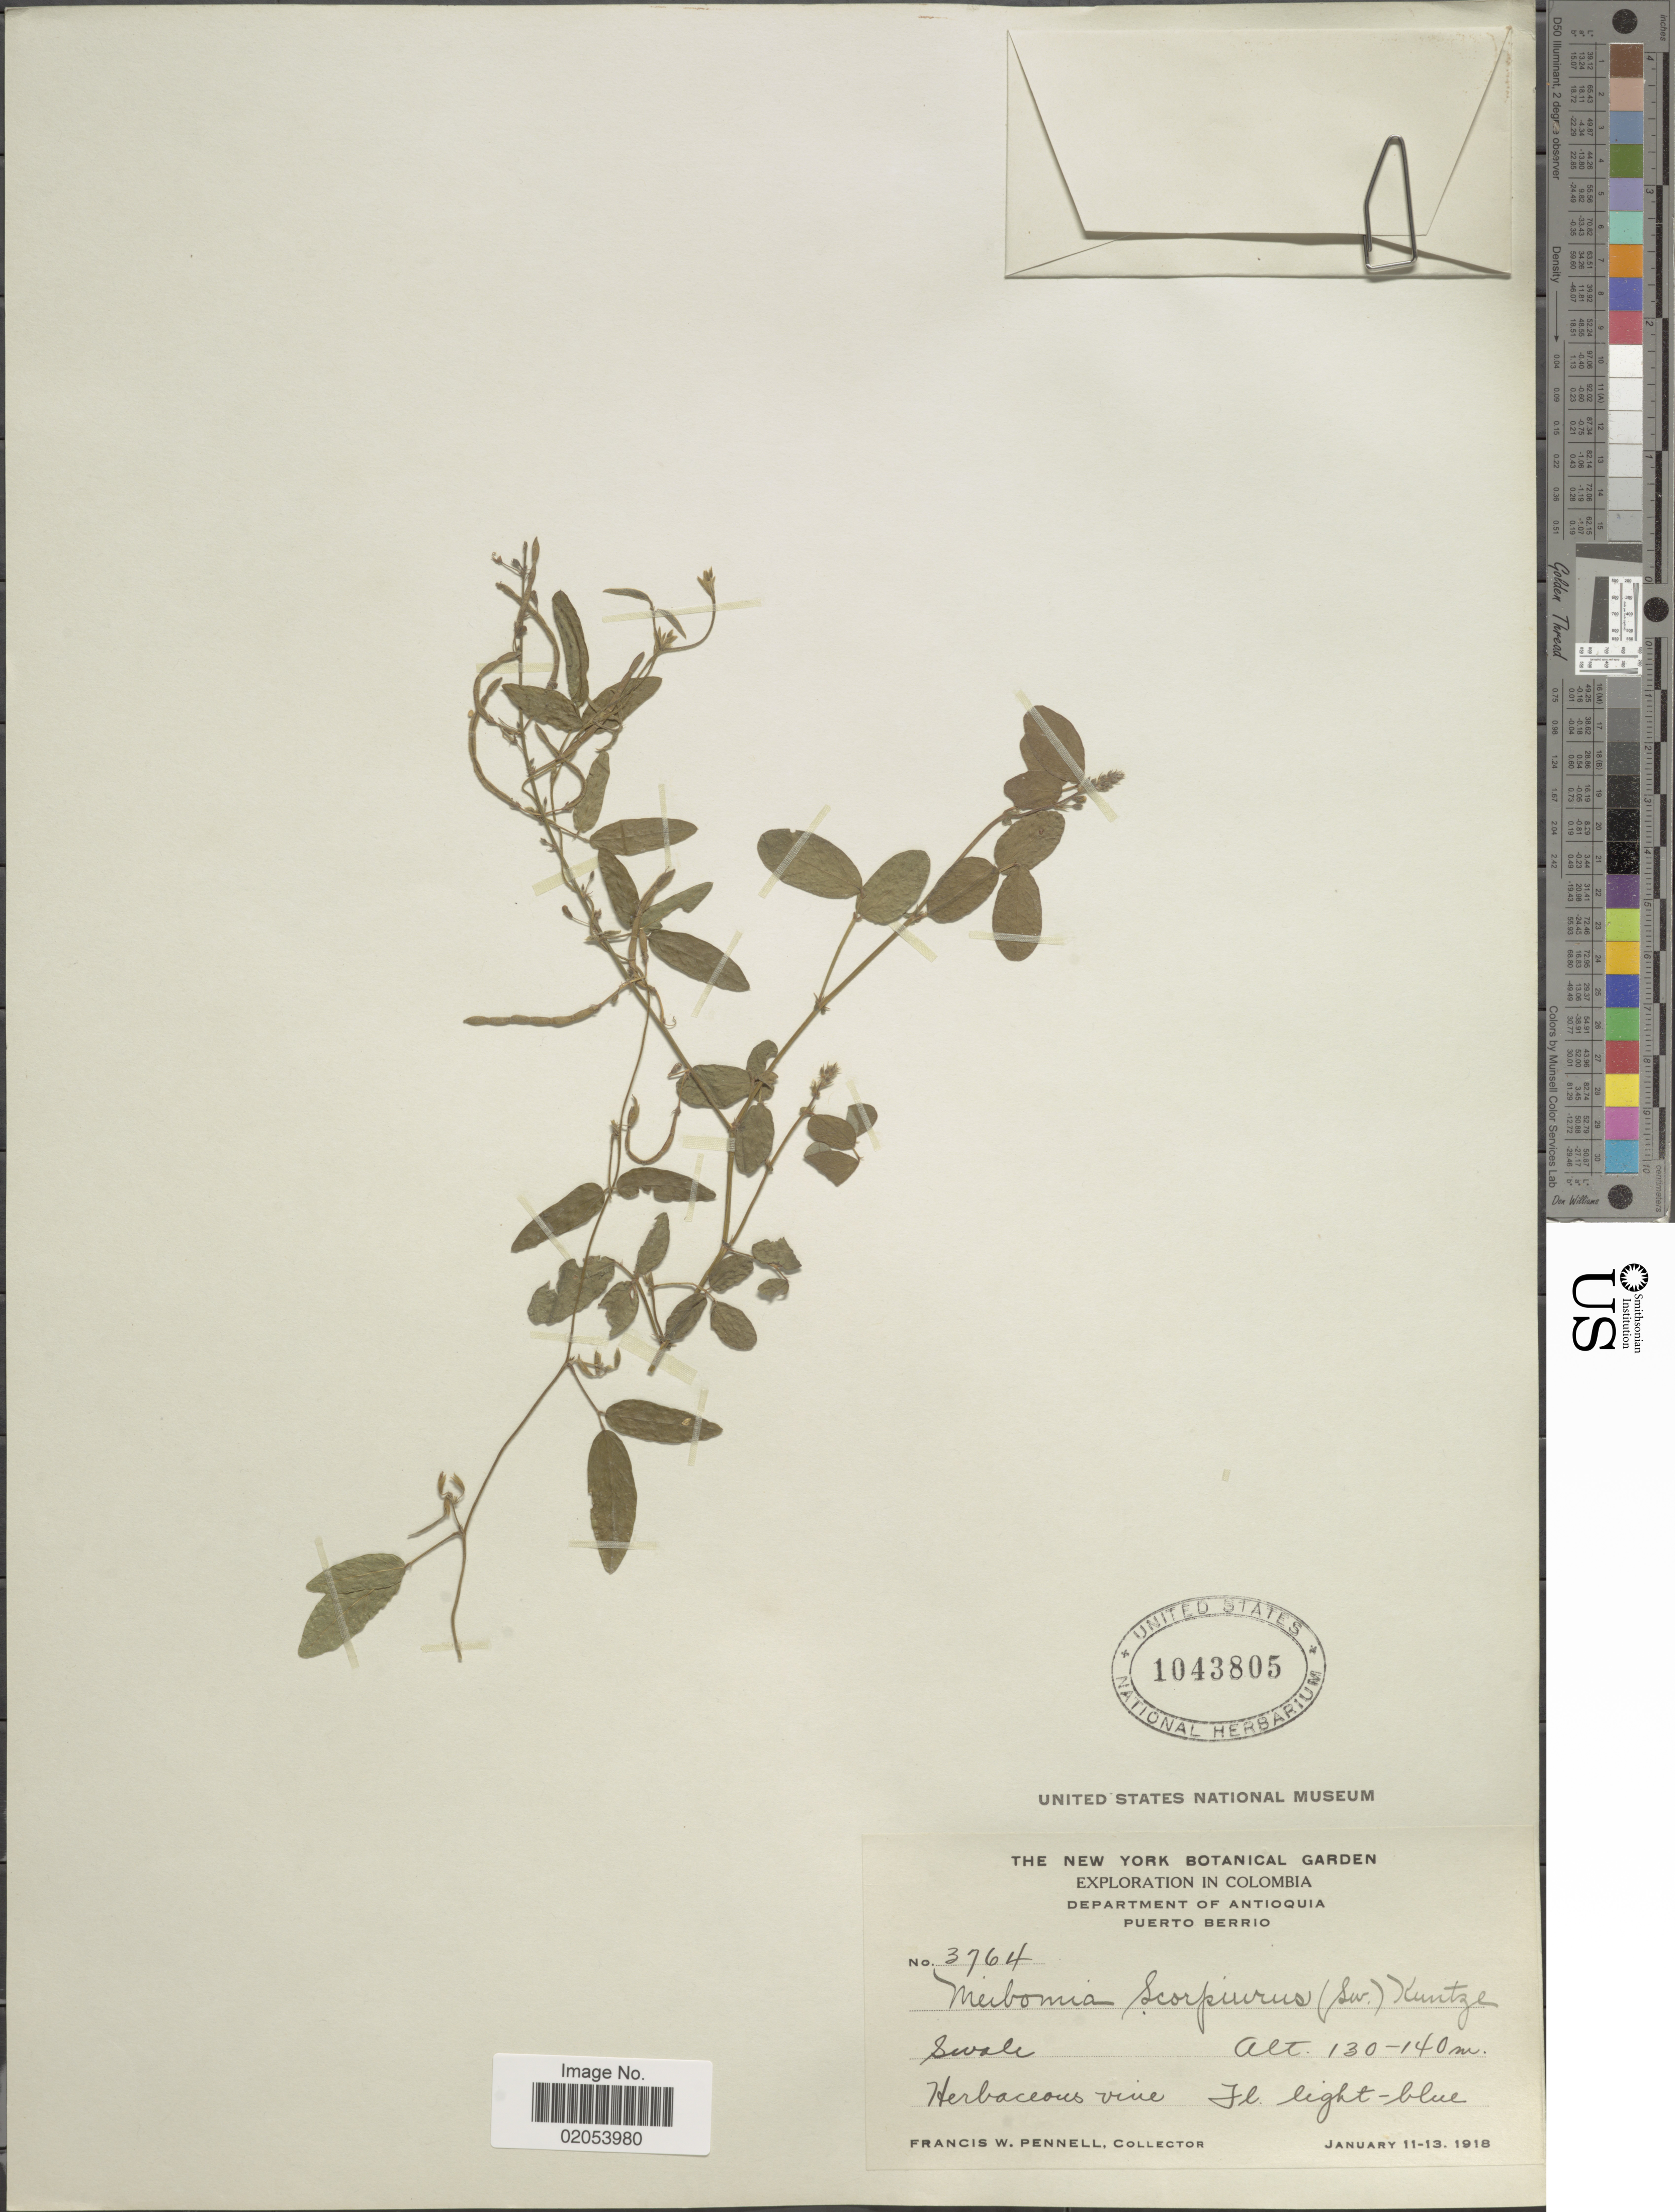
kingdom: Plantae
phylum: Tracheophyta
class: Magnoliopsida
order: Fabales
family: Fabaceae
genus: Desmodium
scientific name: Desmodium scorpiurus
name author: (Sw.) Desv. ex DC.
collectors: F. W. Pennell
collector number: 3764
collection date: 1918-01-11/1918-01-13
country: Colombia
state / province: Antioquia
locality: Puerto Berrio.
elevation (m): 130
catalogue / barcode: US 1043805